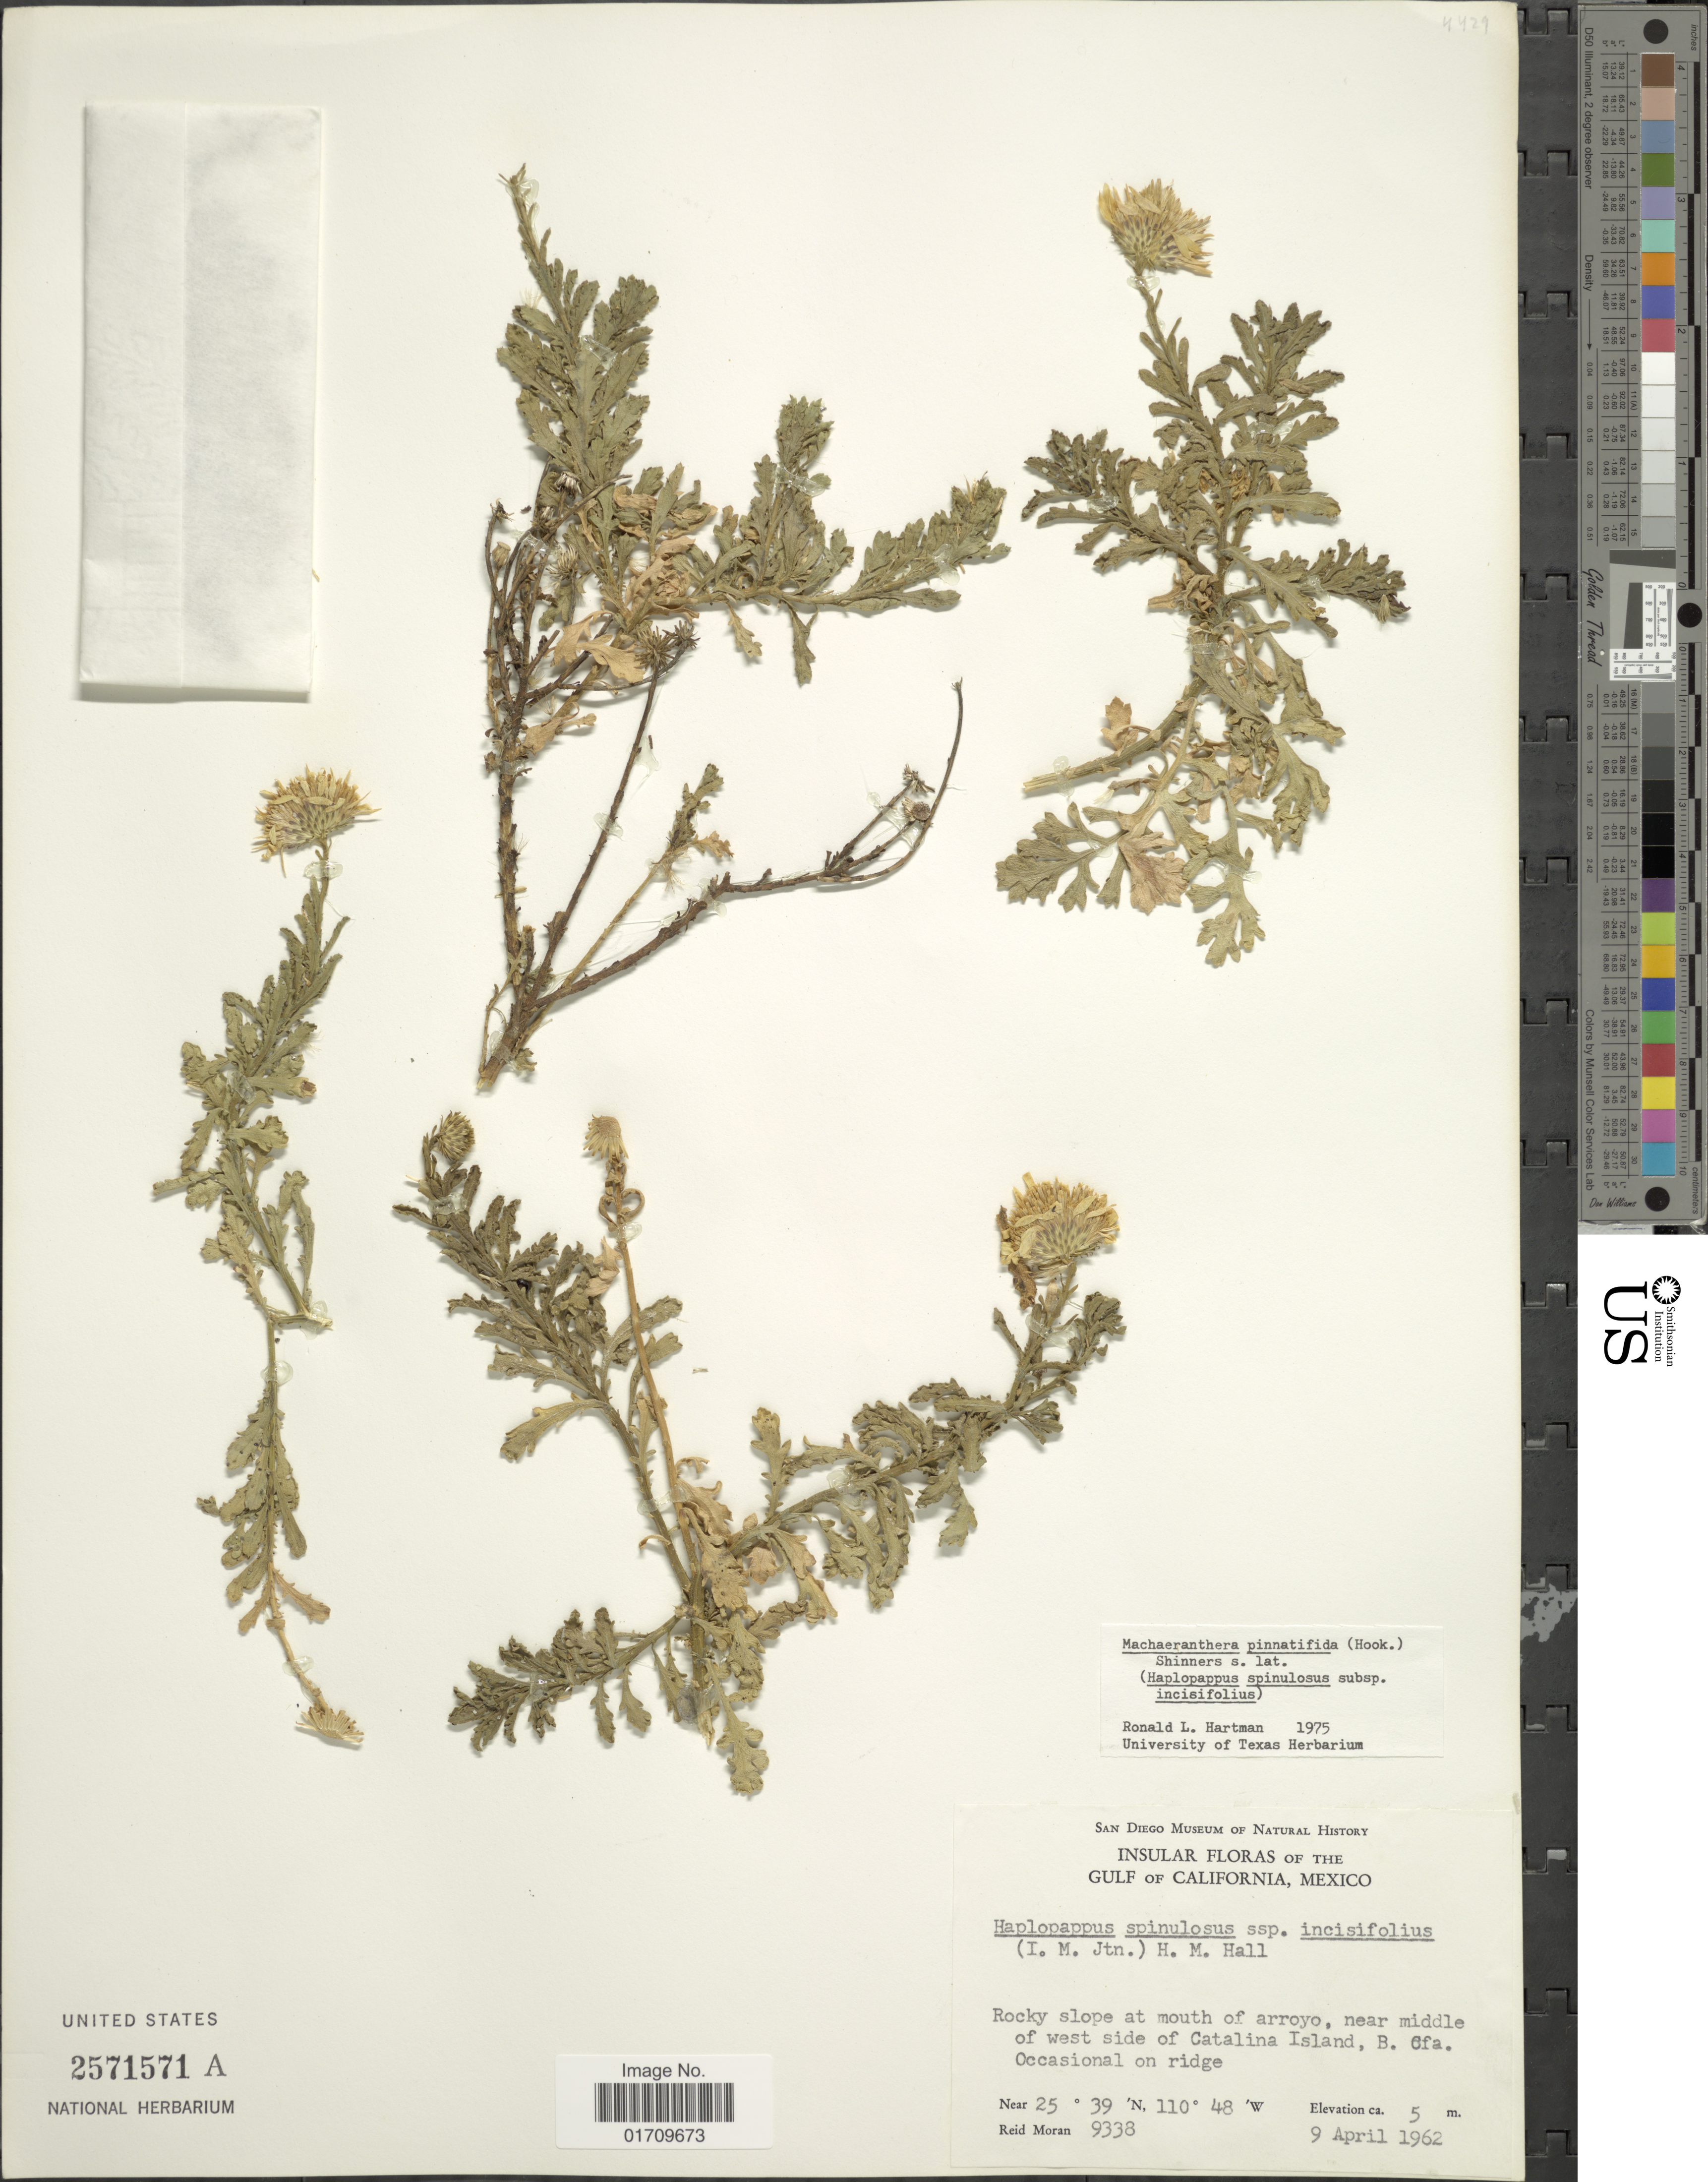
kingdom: Plantae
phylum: Tracheophyta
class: Magnoliopsida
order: Asterales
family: Asteraceae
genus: Machaeranthera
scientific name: Machaeranthera pinnatifida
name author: (Hook.) Shinners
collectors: R. V. Moran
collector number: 9338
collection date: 1962-04-09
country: Mexico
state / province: Baja California Sur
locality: Gulf of California, near middle of west side of Catalina Island, B. Cfa.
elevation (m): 5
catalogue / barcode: US 2571571A